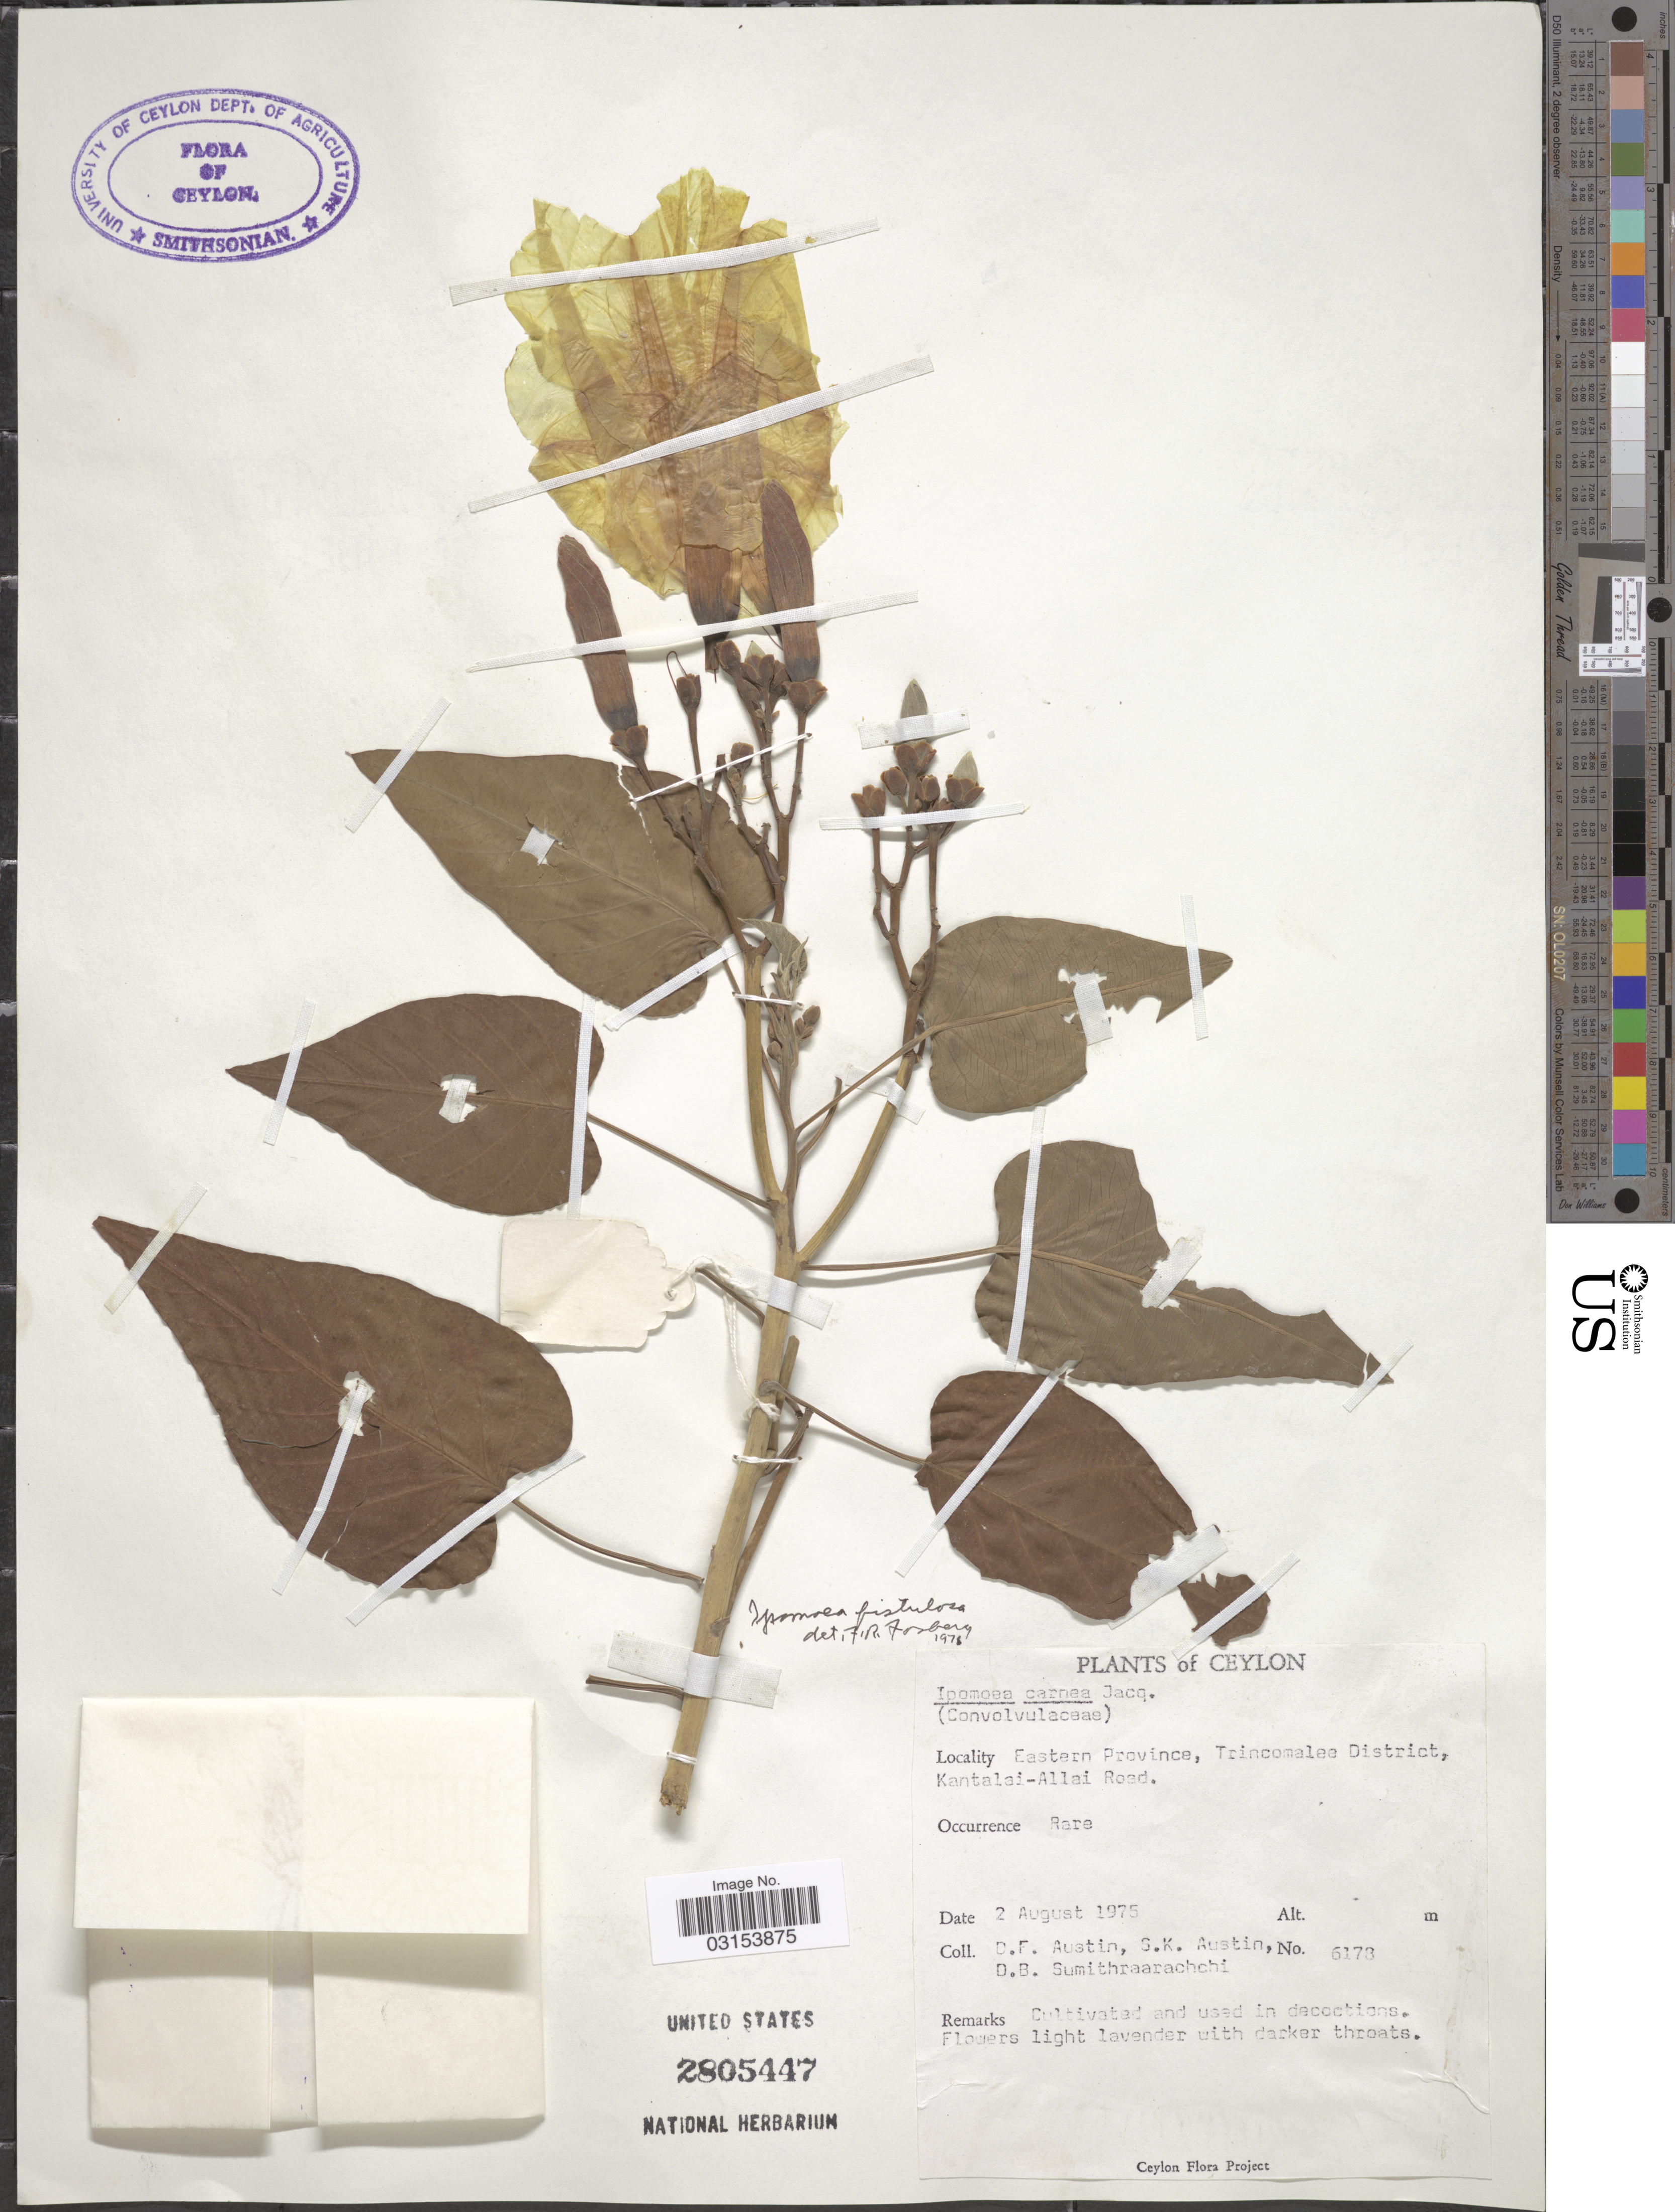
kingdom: Plantae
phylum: Tracheophyta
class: Magnoliopsida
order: Solanales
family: Convolvulaceae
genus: Ipomoea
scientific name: Ipomoea fistulosa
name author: Mart. ex Choisy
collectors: D. Austin, S. Austin & D. B. Sumithraarachchi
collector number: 6178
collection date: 1975-08-02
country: Sri Lanka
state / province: Eastern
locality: Ceylon. Trincomalee District, Kantalai-Allai Road.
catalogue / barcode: US 2805447